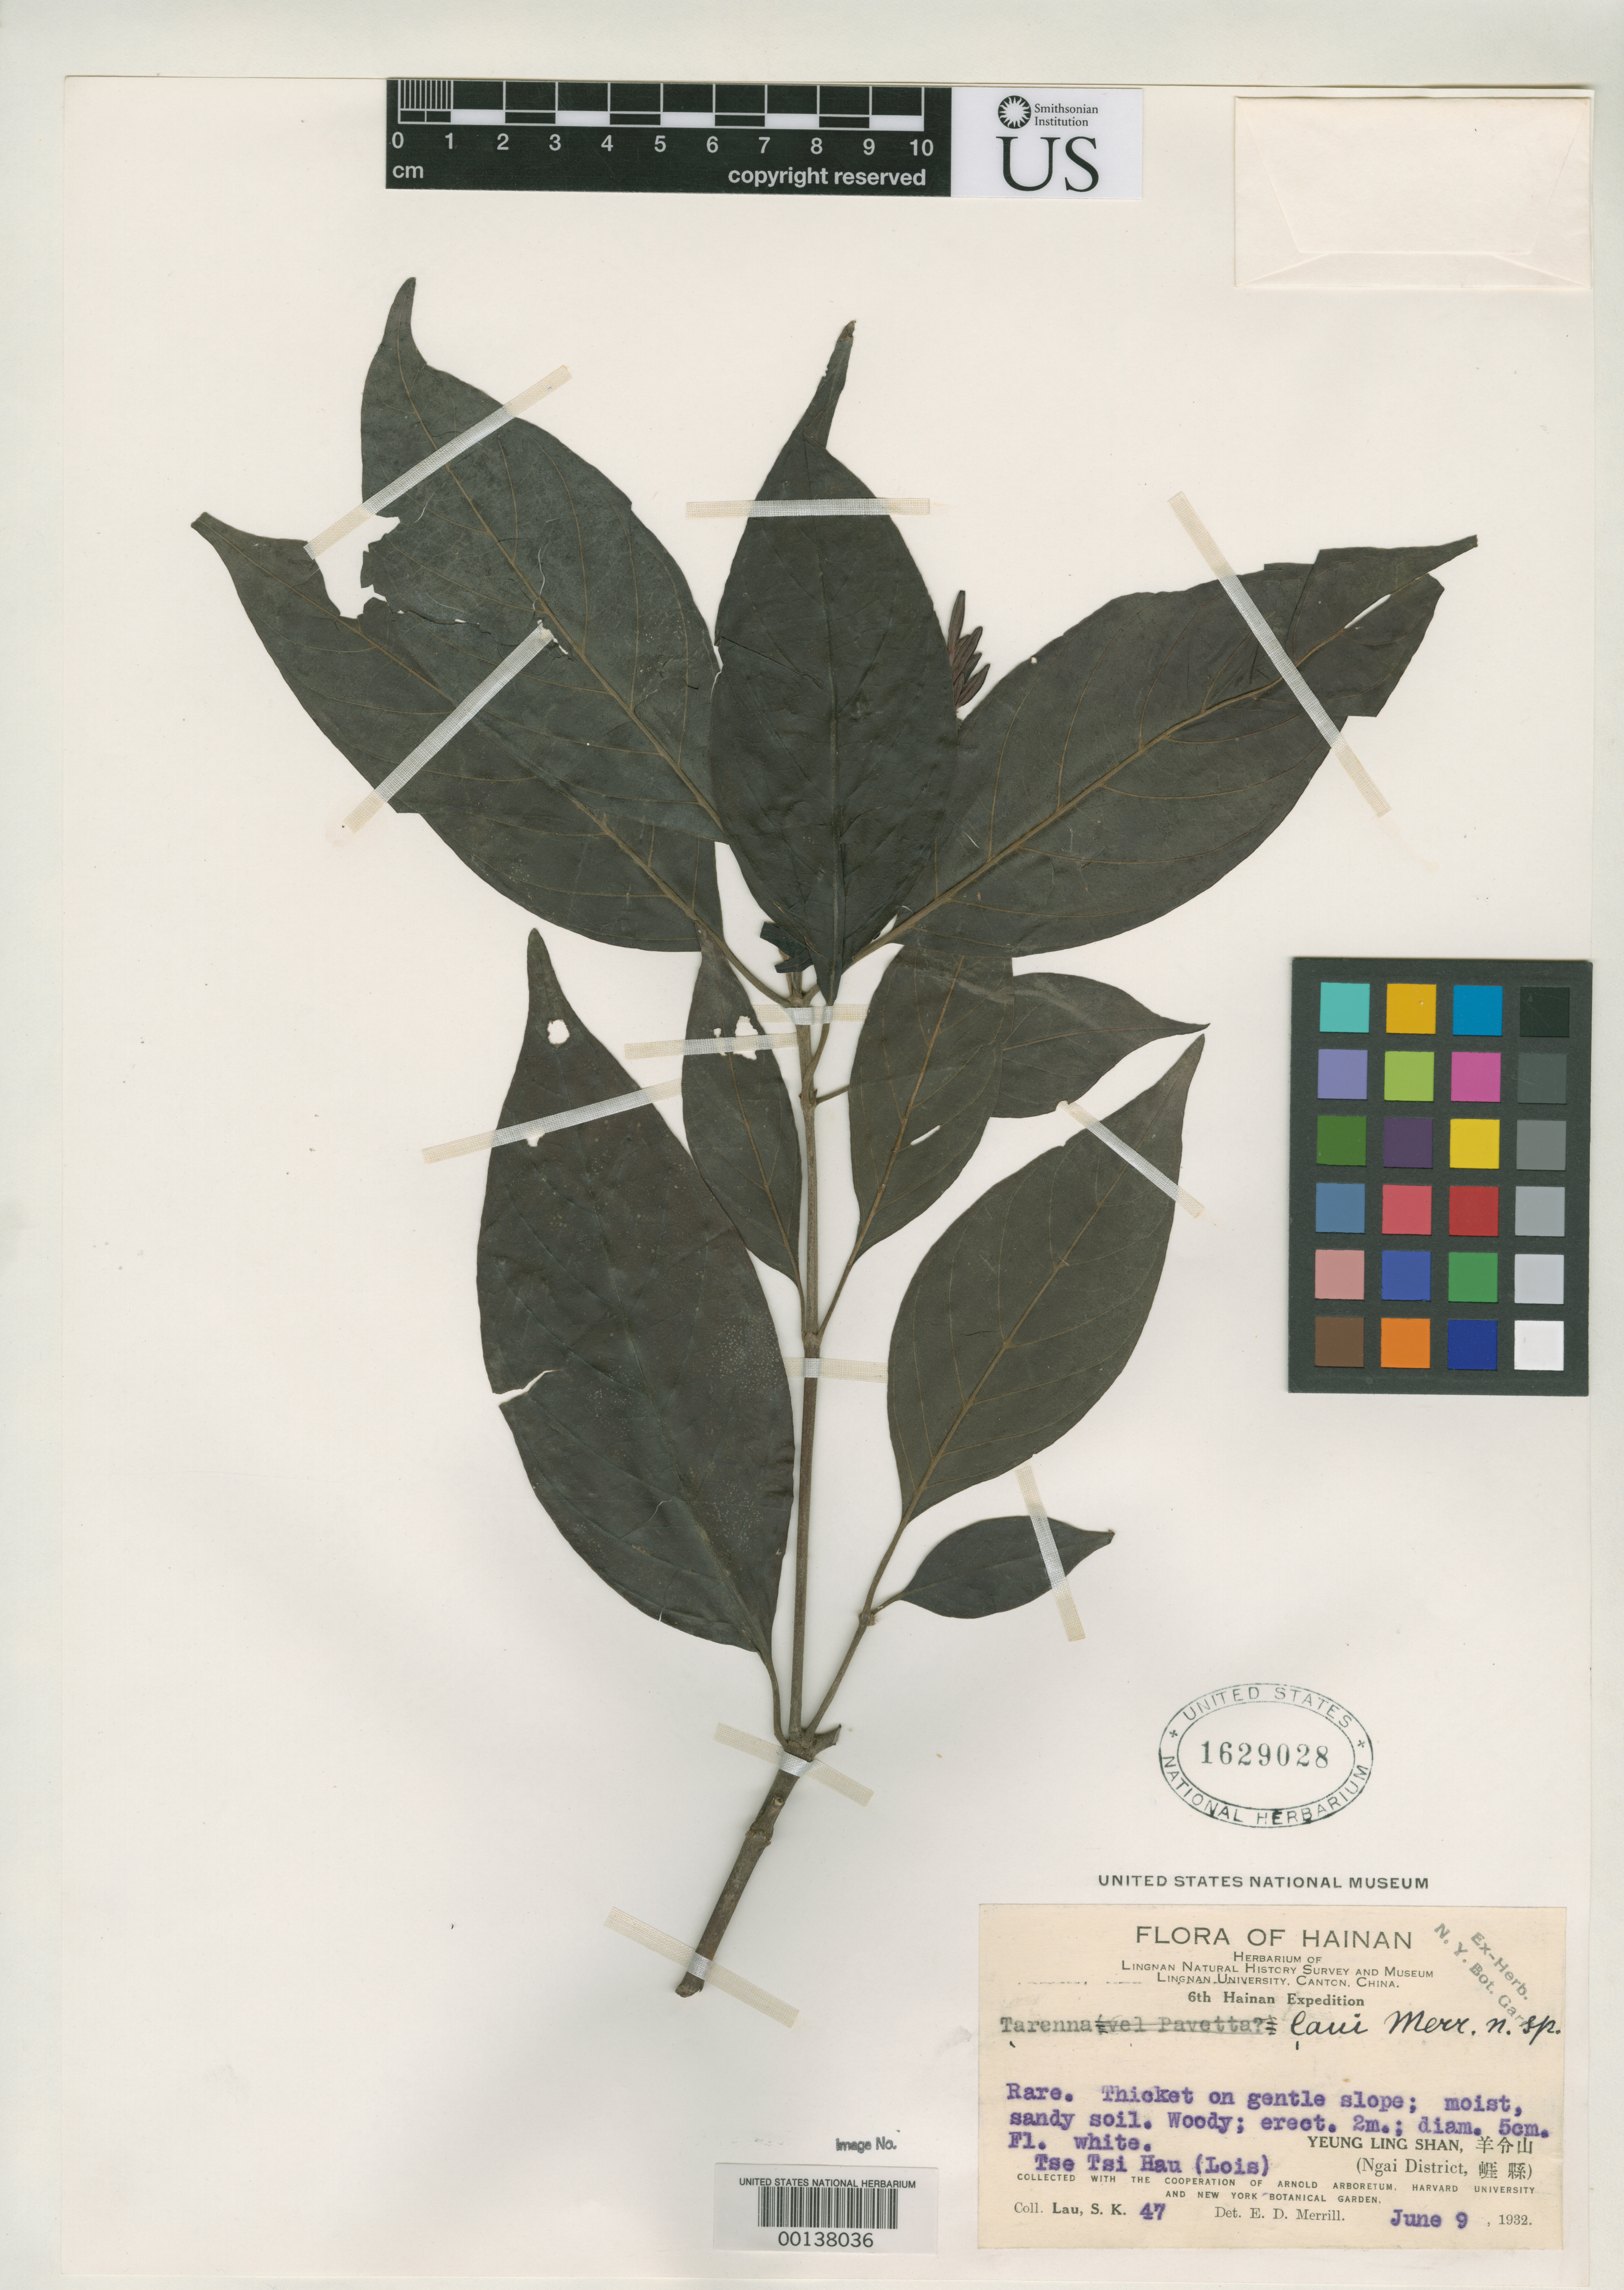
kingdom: Plantae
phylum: Tracheophyta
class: Magnoliopsida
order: Gentianales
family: Rubiaceae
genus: Tarenna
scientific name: Tarenna laui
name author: Merr.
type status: Isotype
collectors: S. K. Lau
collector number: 47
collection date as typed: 09 Jun 1932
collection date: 1932-06-09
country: China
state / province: Hainan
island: Hainan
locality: Ngai Dist., Yeung Ling Shan.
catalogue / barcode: US 1629028